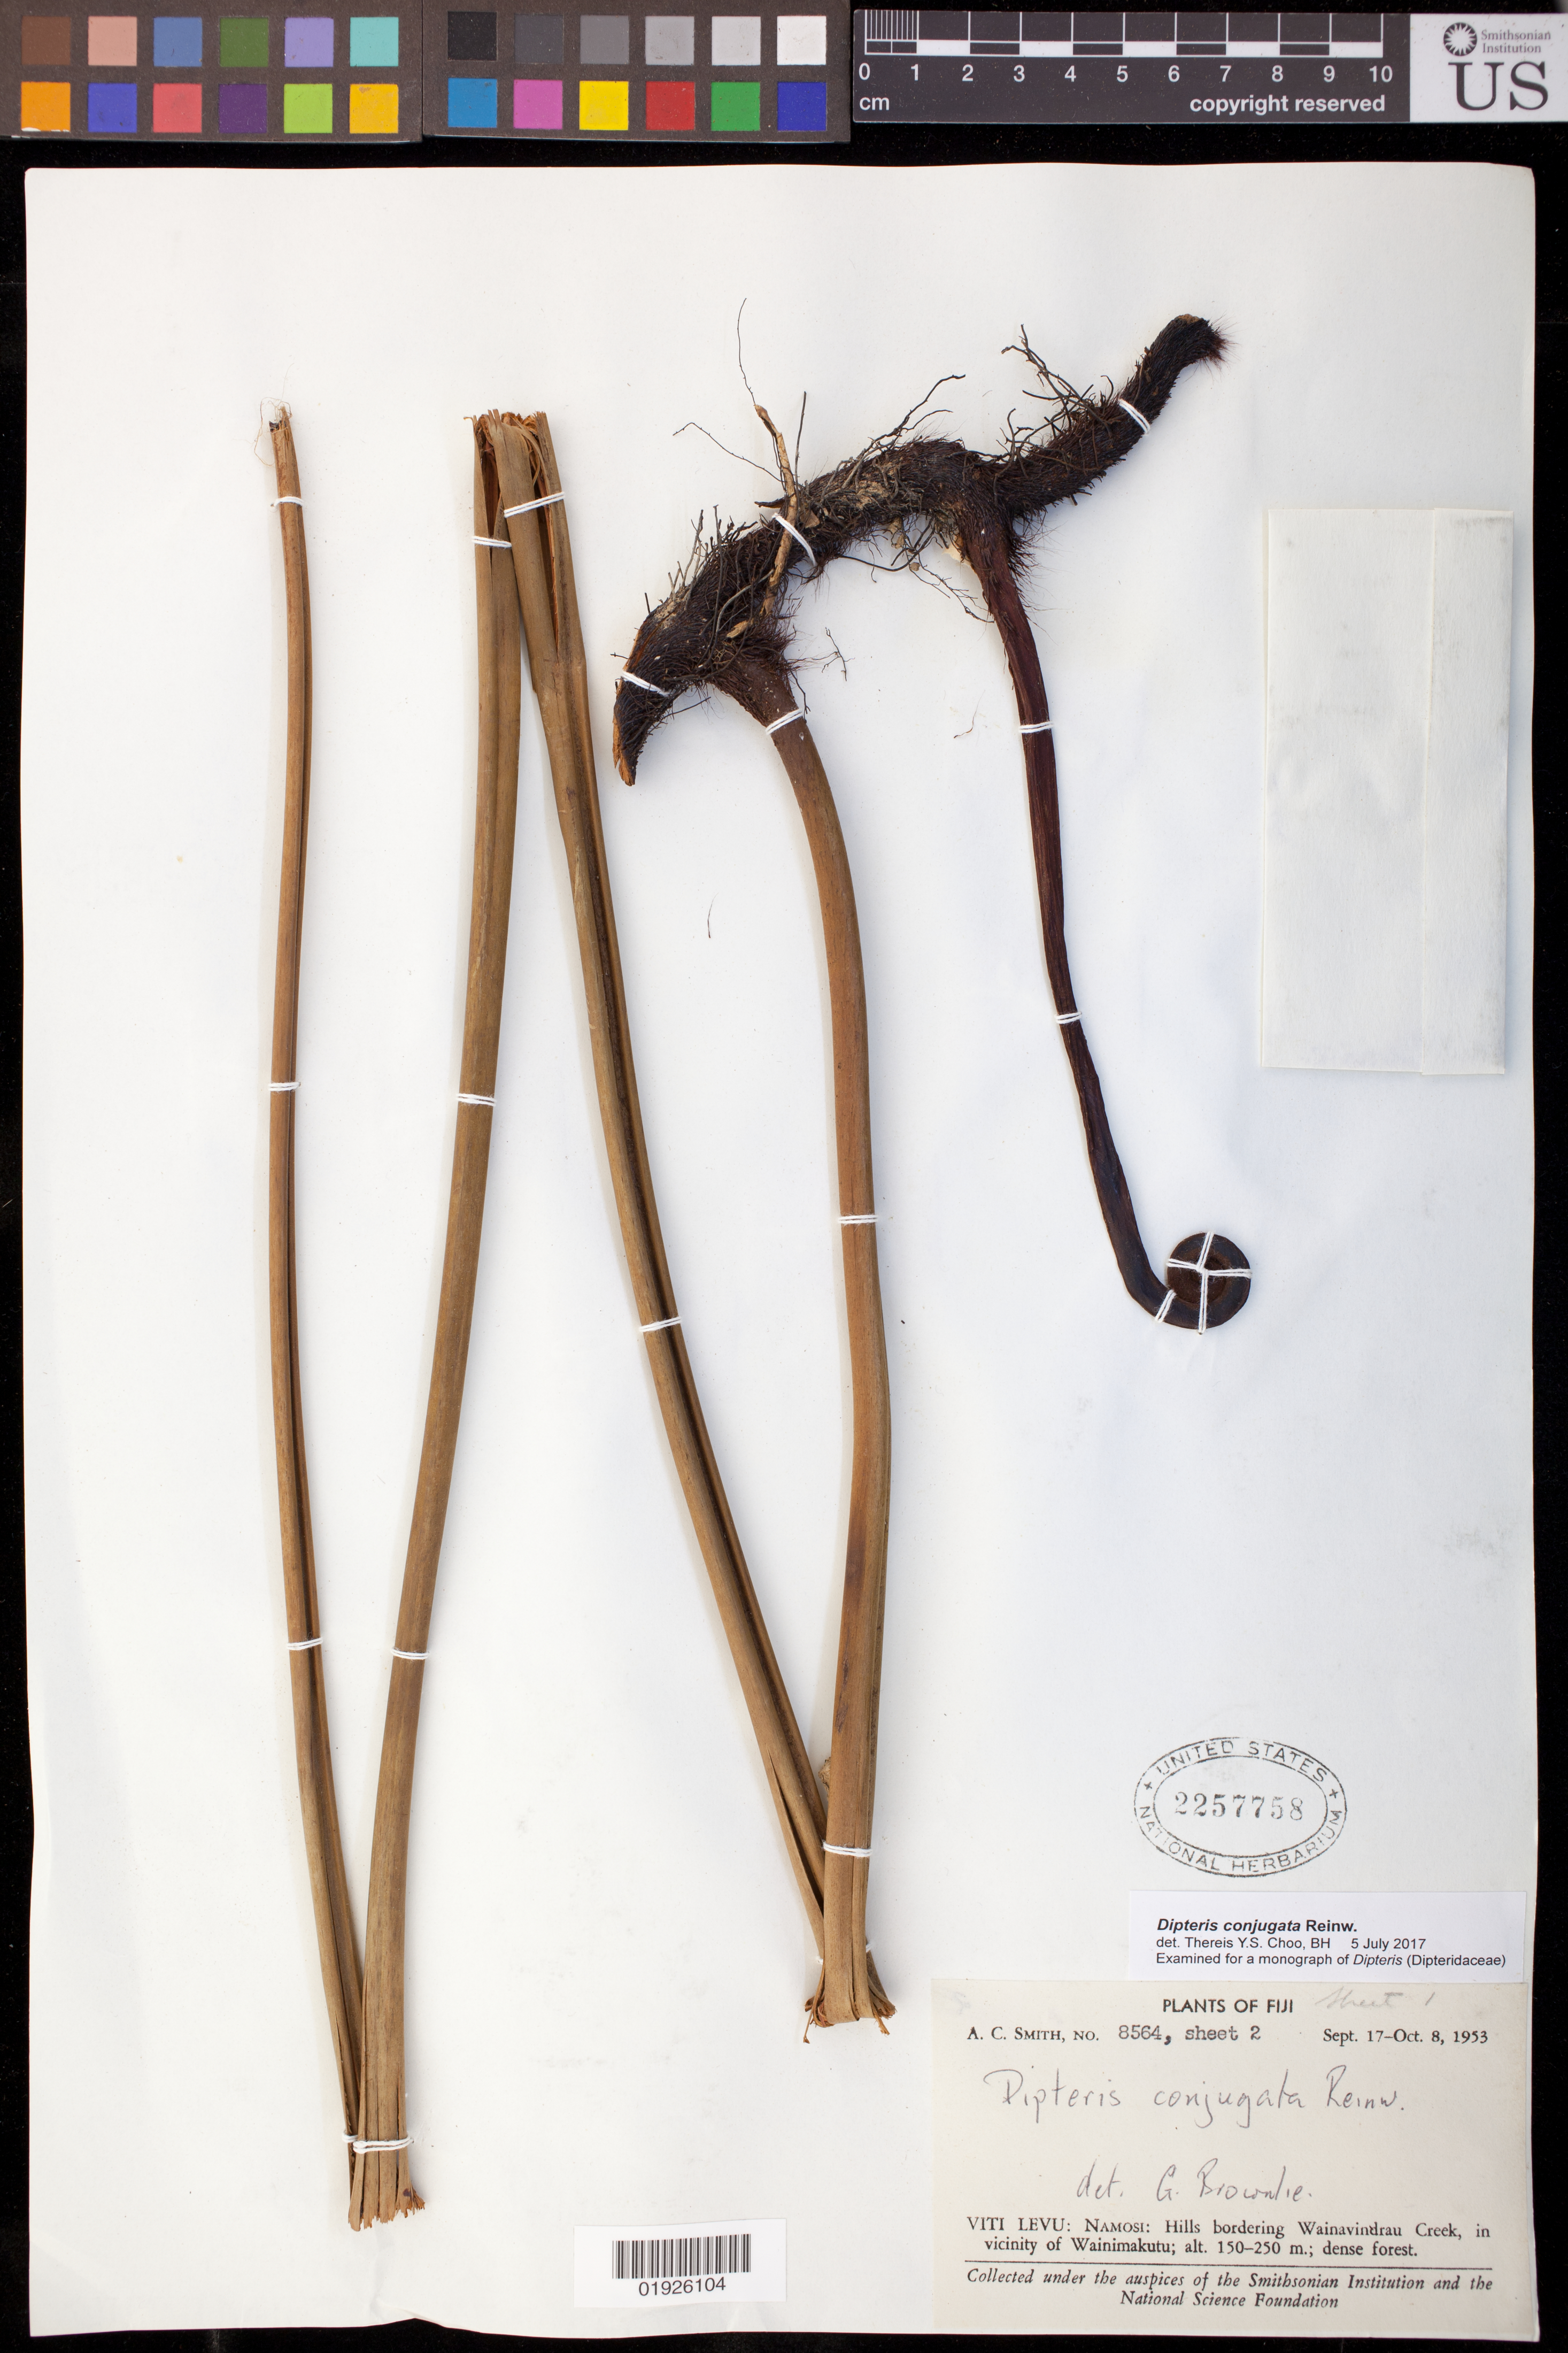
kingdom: Plantae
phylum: Tracheophyta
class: Polypodiopsida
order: Gleicheniales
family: Dipteridaceae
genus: Dipteris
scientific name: Dipteris conjugata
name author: Reinw.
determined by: Choo, Thereis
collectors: A. C. Smith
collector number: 8564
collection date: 1953-09-17/1953-10-08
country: Fiji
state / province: Central Division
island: Viti Levu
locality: Hills bordering Wainavindrau Creek, in vicinity of Wainimakutu, Namosi Prov., Viti Levu, Fiji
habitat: Dense forest.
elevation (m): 150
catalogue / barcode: US 2257758